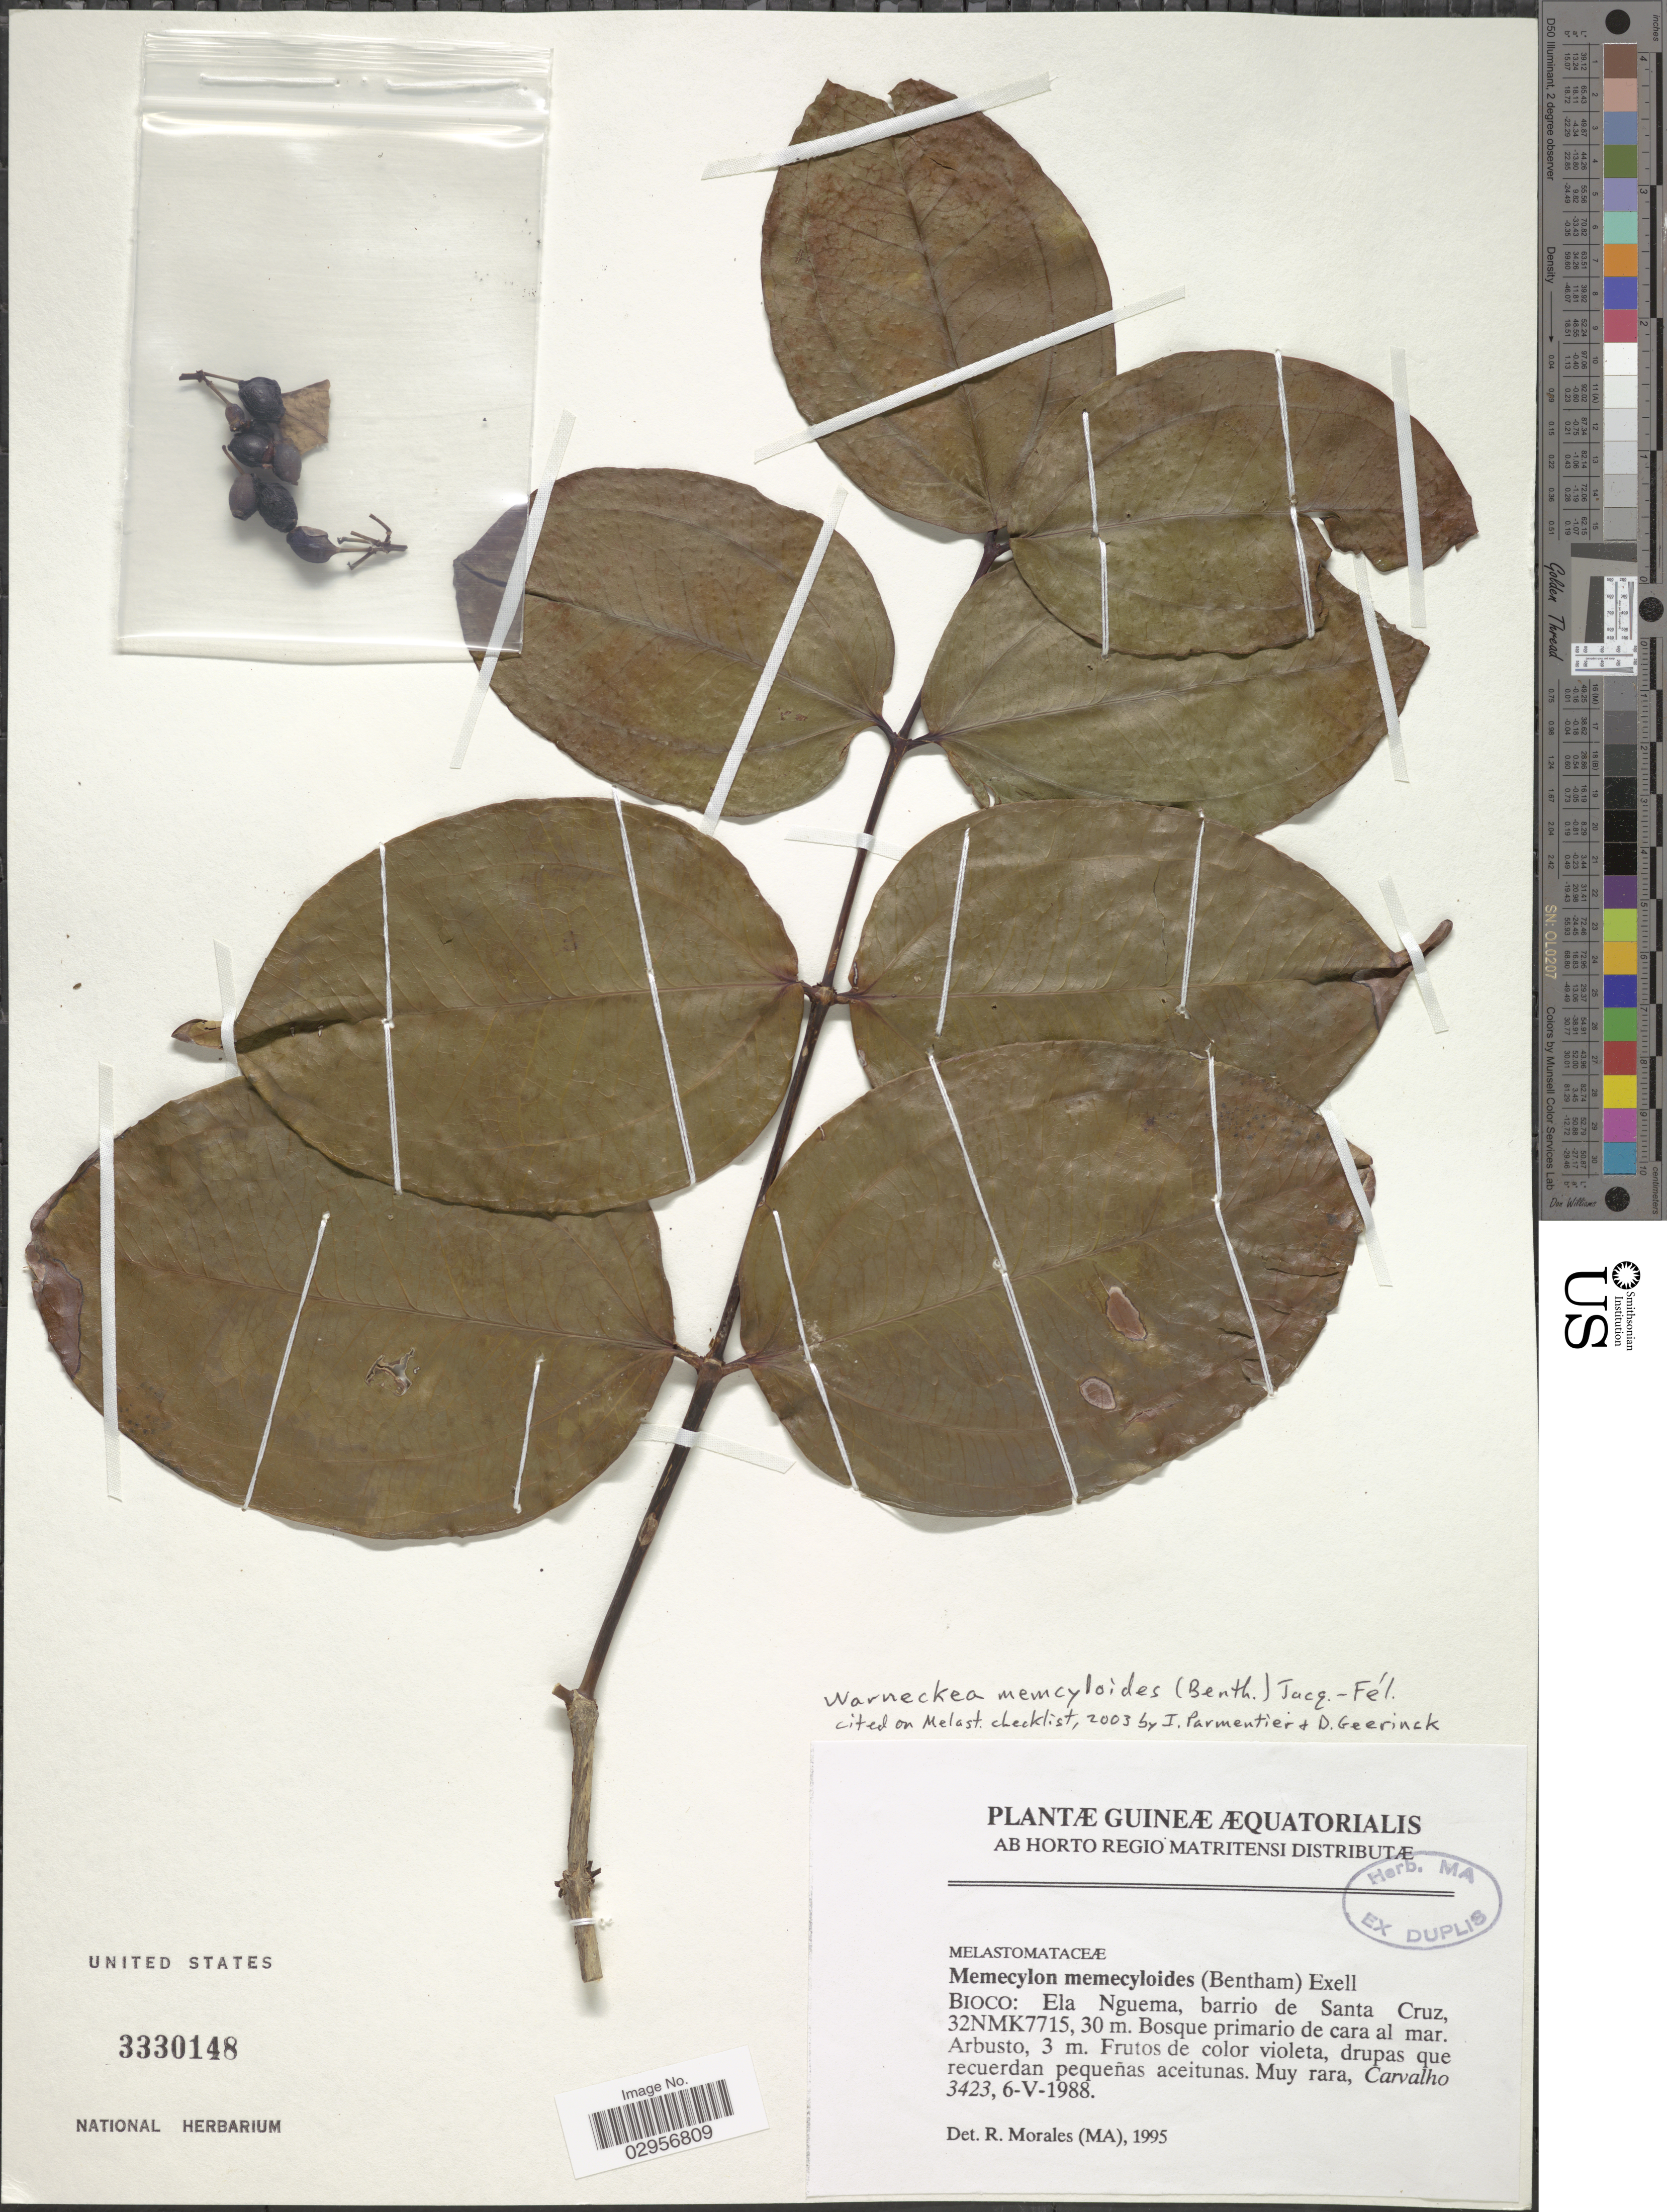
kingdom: Plantae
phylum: Tracheophyta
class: Magnoliopsida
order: Myrtales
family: Melastomataceae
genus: Warneckea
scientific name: Warneckea memecyloides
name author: (Benth.) Jacq.-Fél.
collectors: Carvalho, --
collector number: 3423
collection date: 1988-05-06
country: Equatorial Guinea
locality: Guineæ Æquatoriales, Bioco: Ela Nguema, barrio de Santa Cruz, 32NMK7715.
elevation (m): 30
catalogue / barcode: US 3330148